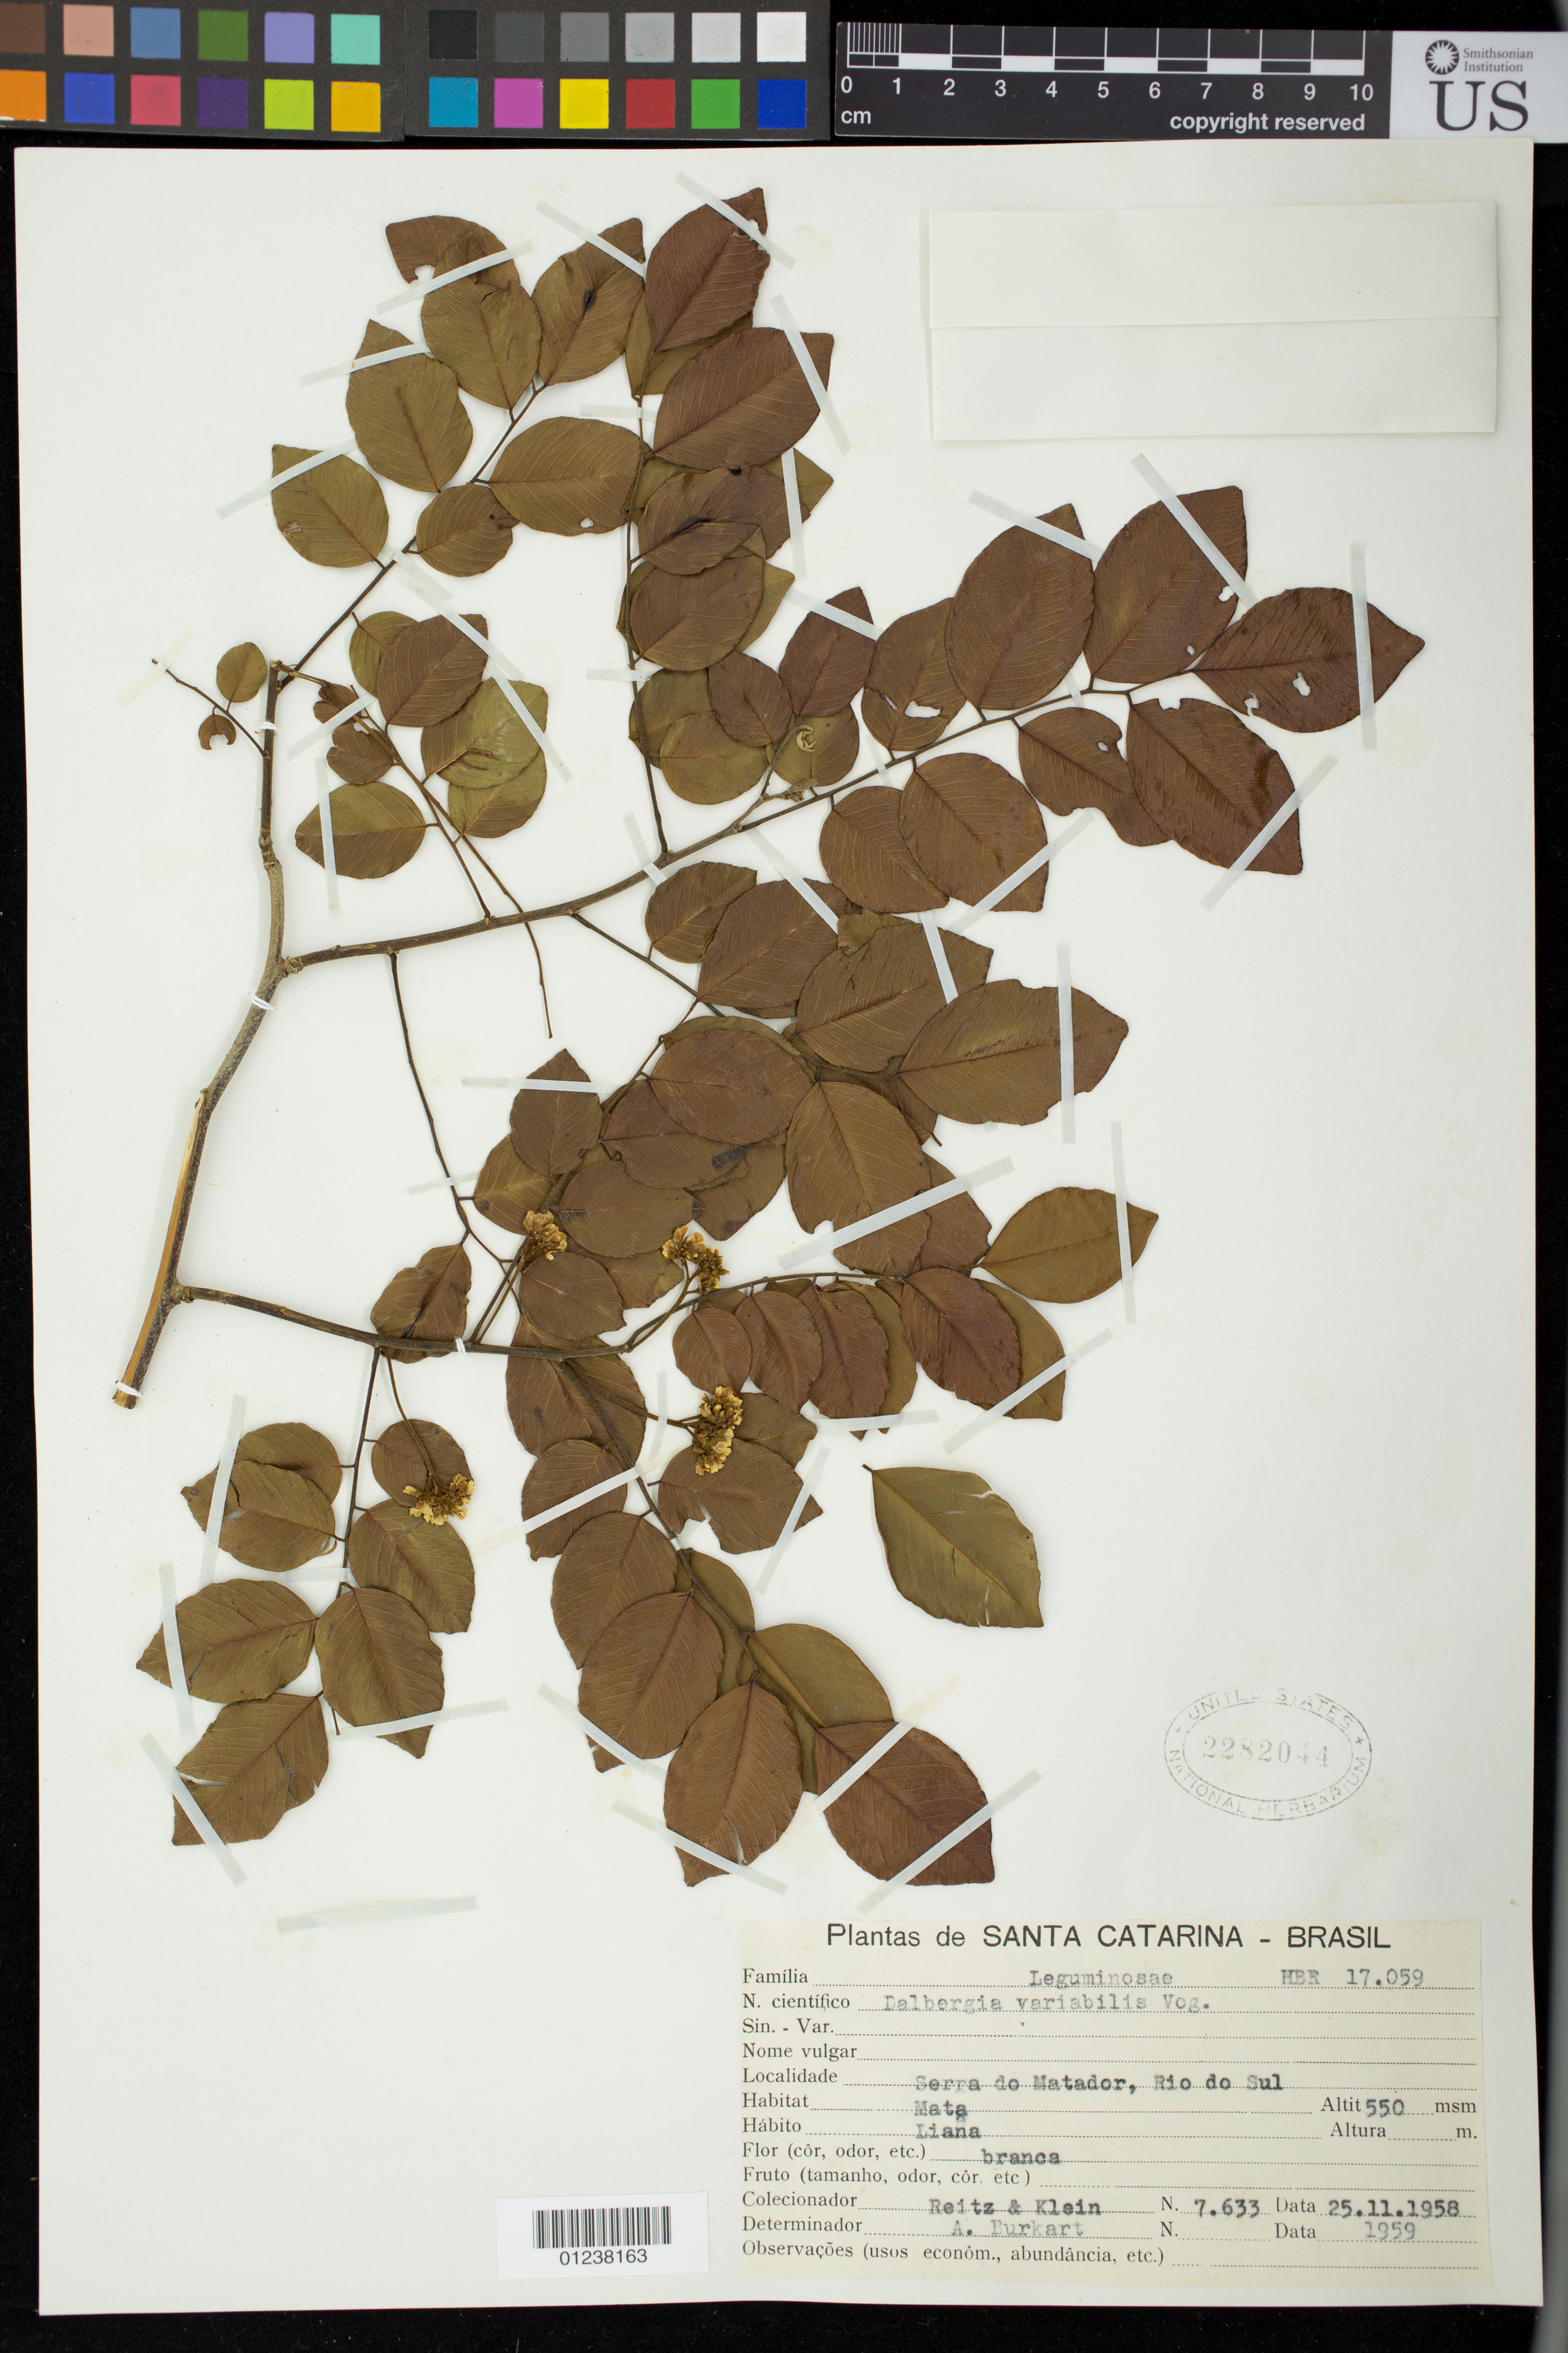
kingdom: Plantae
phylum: Tracheophyta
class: Magnoliopsida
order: Fabales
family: Fabaceae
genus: Dalbergia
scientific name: Dalbergia frutescens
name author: (Vell.) Britton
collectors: R. Reitz & R. M. Klein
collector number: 7633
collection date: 1958-11-25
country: Brazil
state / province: Santa Catarina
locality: Serra do Matador, Rio do Sul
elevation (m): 550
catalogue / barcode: US 2282044